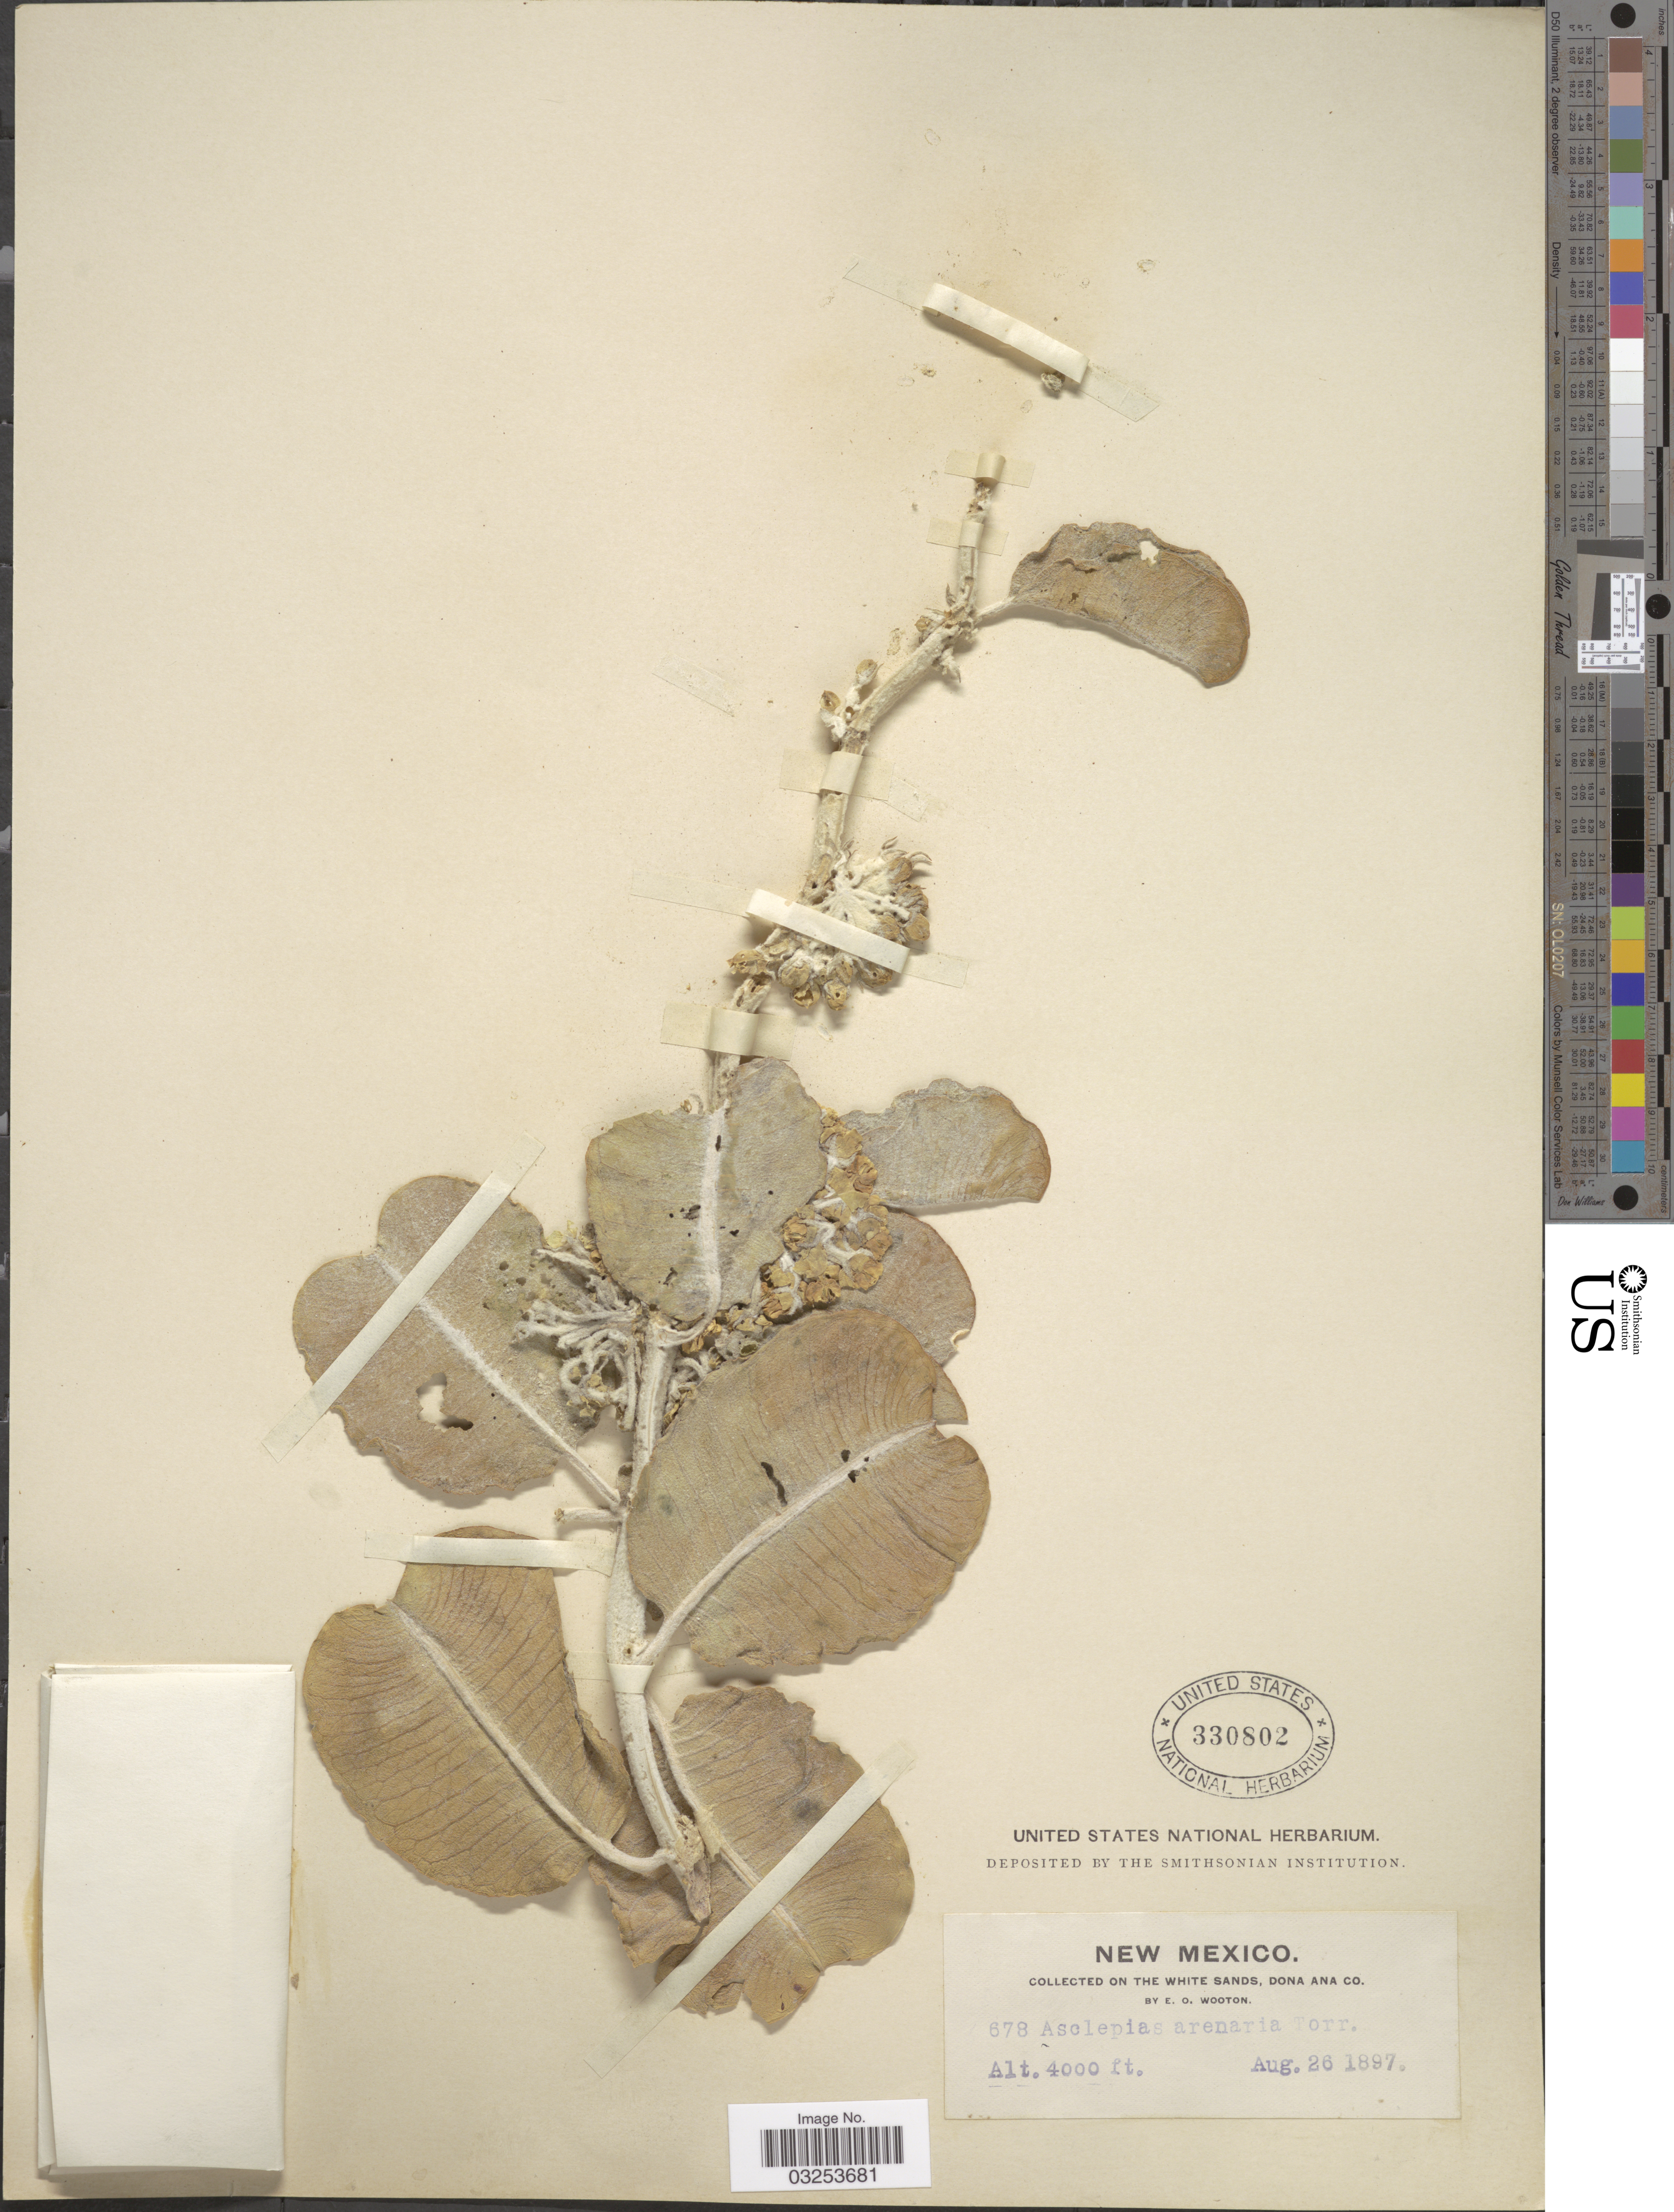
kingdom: Plantae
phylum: Tracheophyta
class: Magnoliopsida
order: Gentianales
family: Apocynaceae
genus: Asclepias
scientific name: Asclepias arenaria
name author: Torr.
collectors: E. O. Wooton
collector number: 678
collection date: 1897-08-26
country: United States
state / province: New Mexico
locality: On the White Sands, Dona Ana Co.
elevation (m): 1219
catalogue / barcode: US 330802